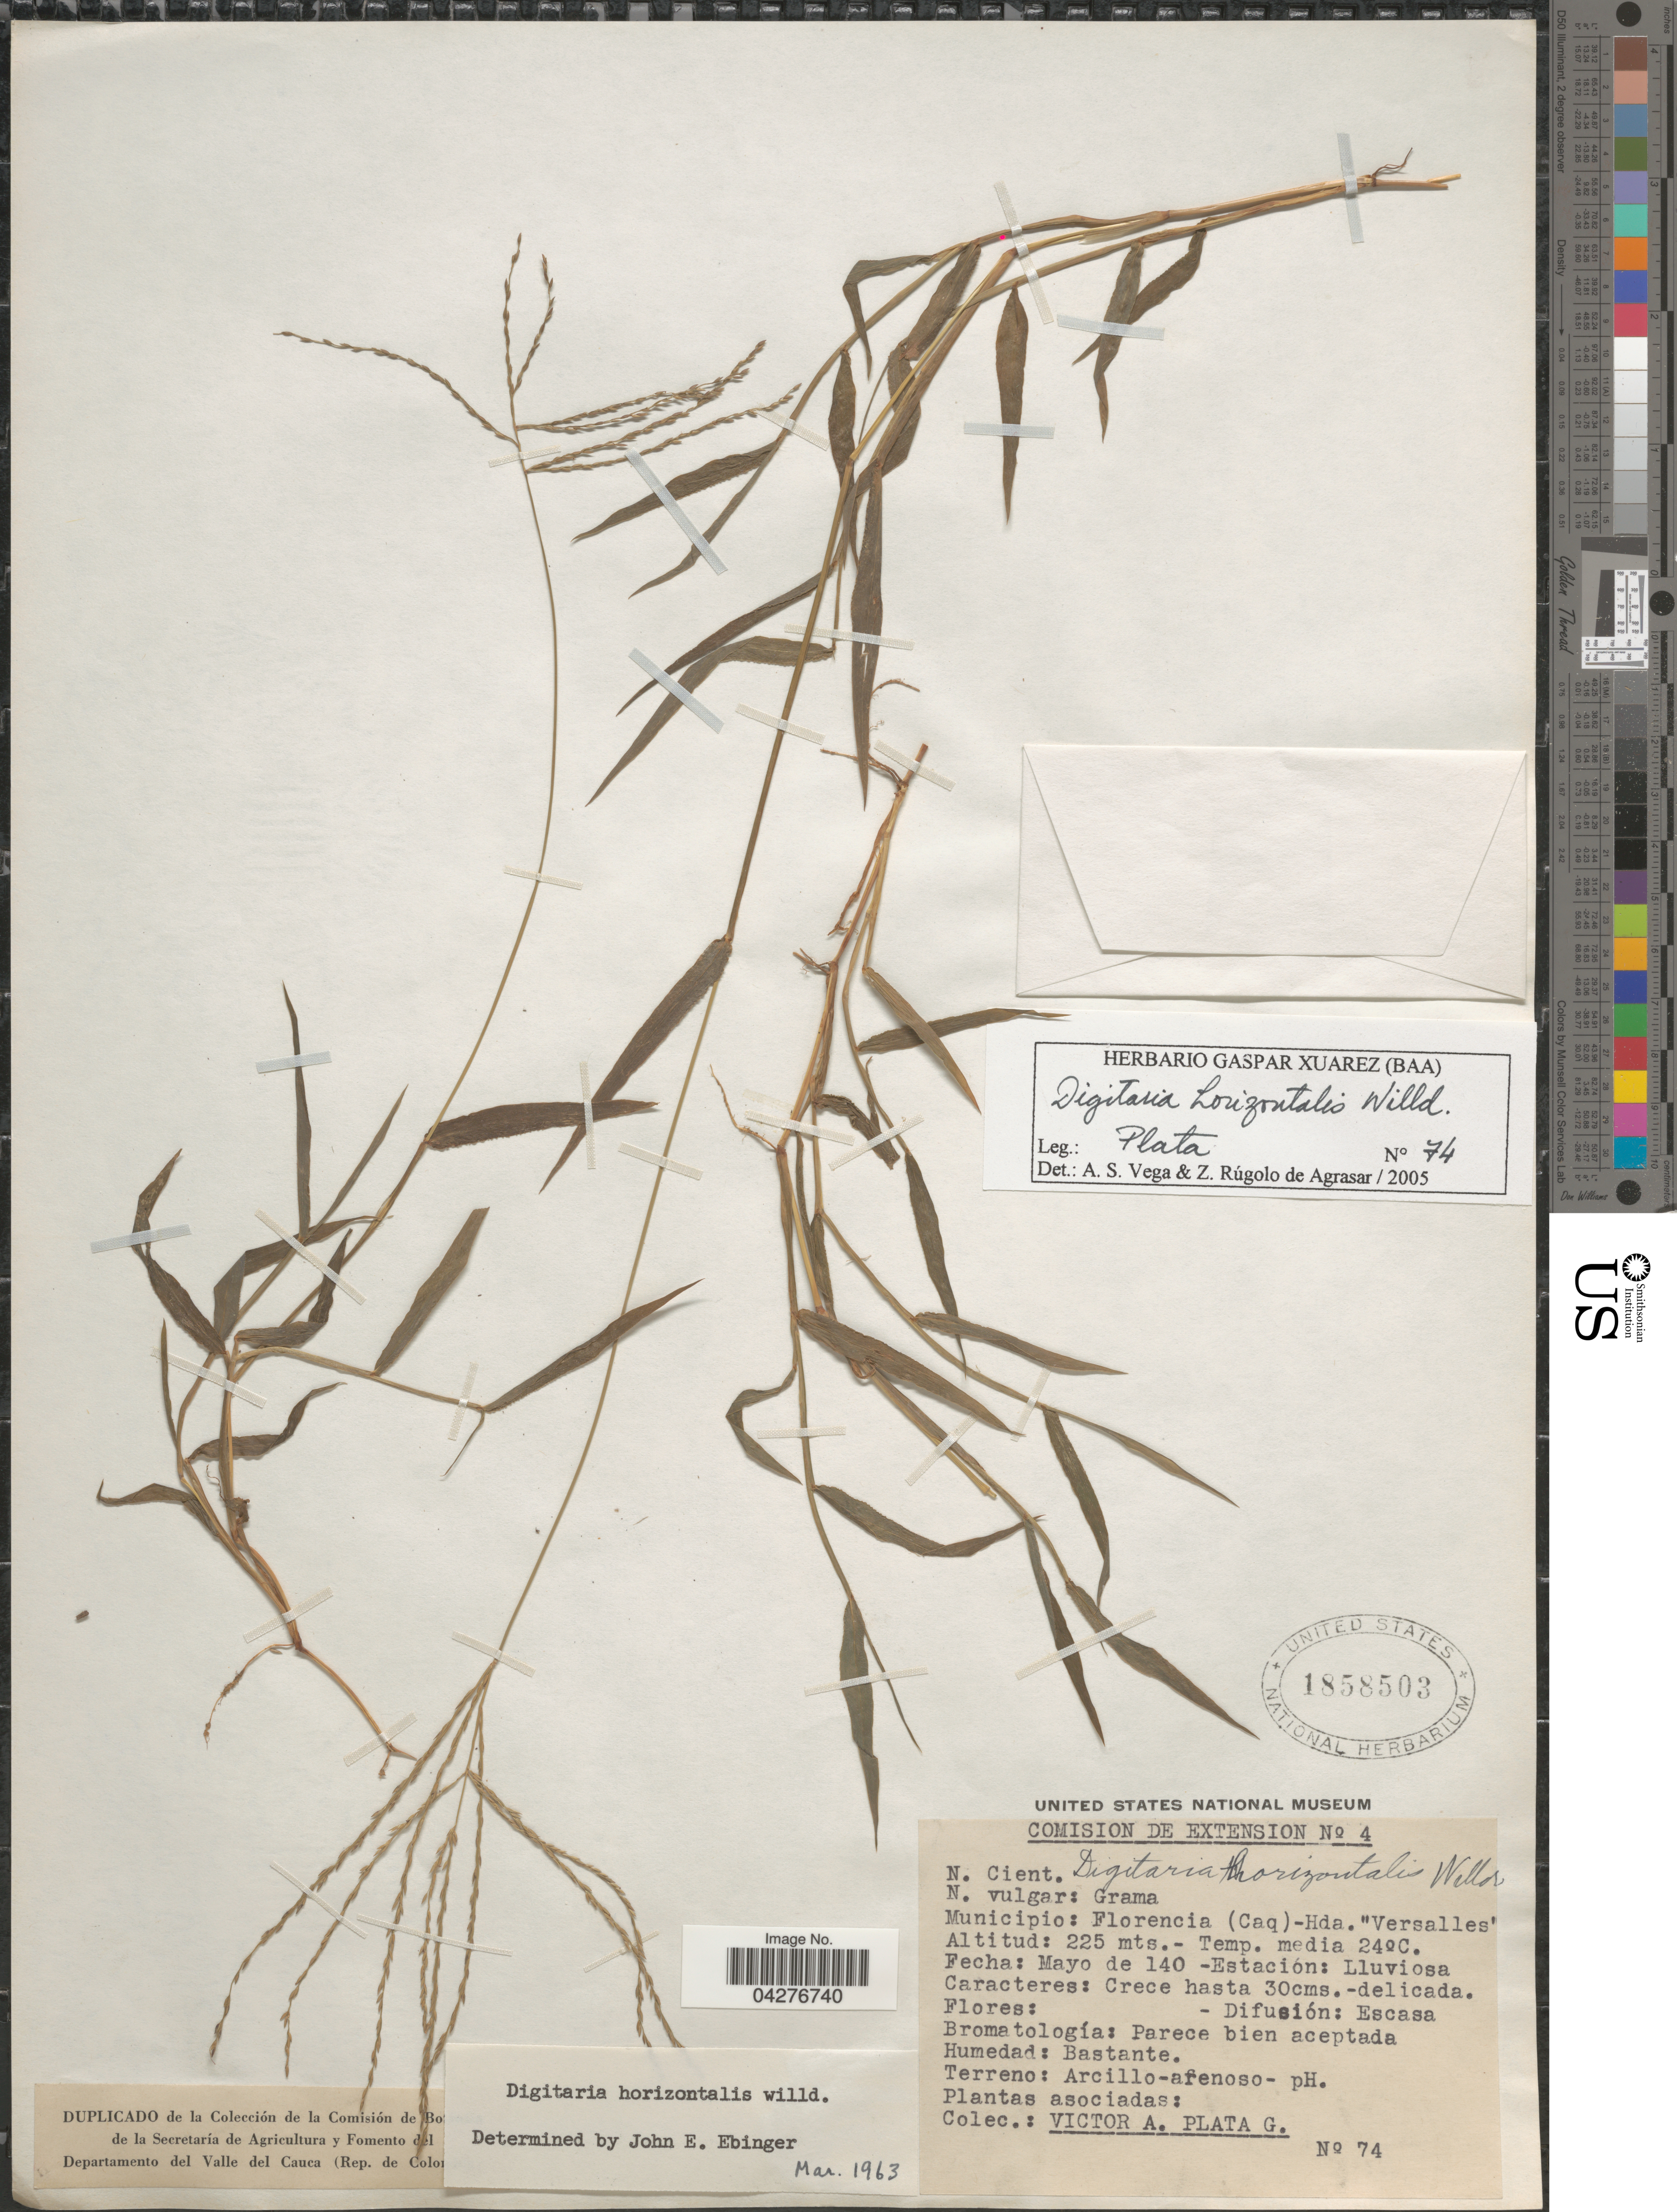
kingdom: Plantae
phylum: Tracheophyta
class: Liliopsida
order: Poales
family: Poaceae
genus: Digitaria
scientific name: Digitaria horizontalis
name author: Willd.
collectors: V. Plata Garcia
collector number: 74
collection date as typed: Mayo de 140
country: Colombia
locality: Municipio: Florencia (Caq) - Hda. "Versalles". Estación: Lluviosa Caracteres.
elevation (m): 225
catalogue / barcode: US 1858503